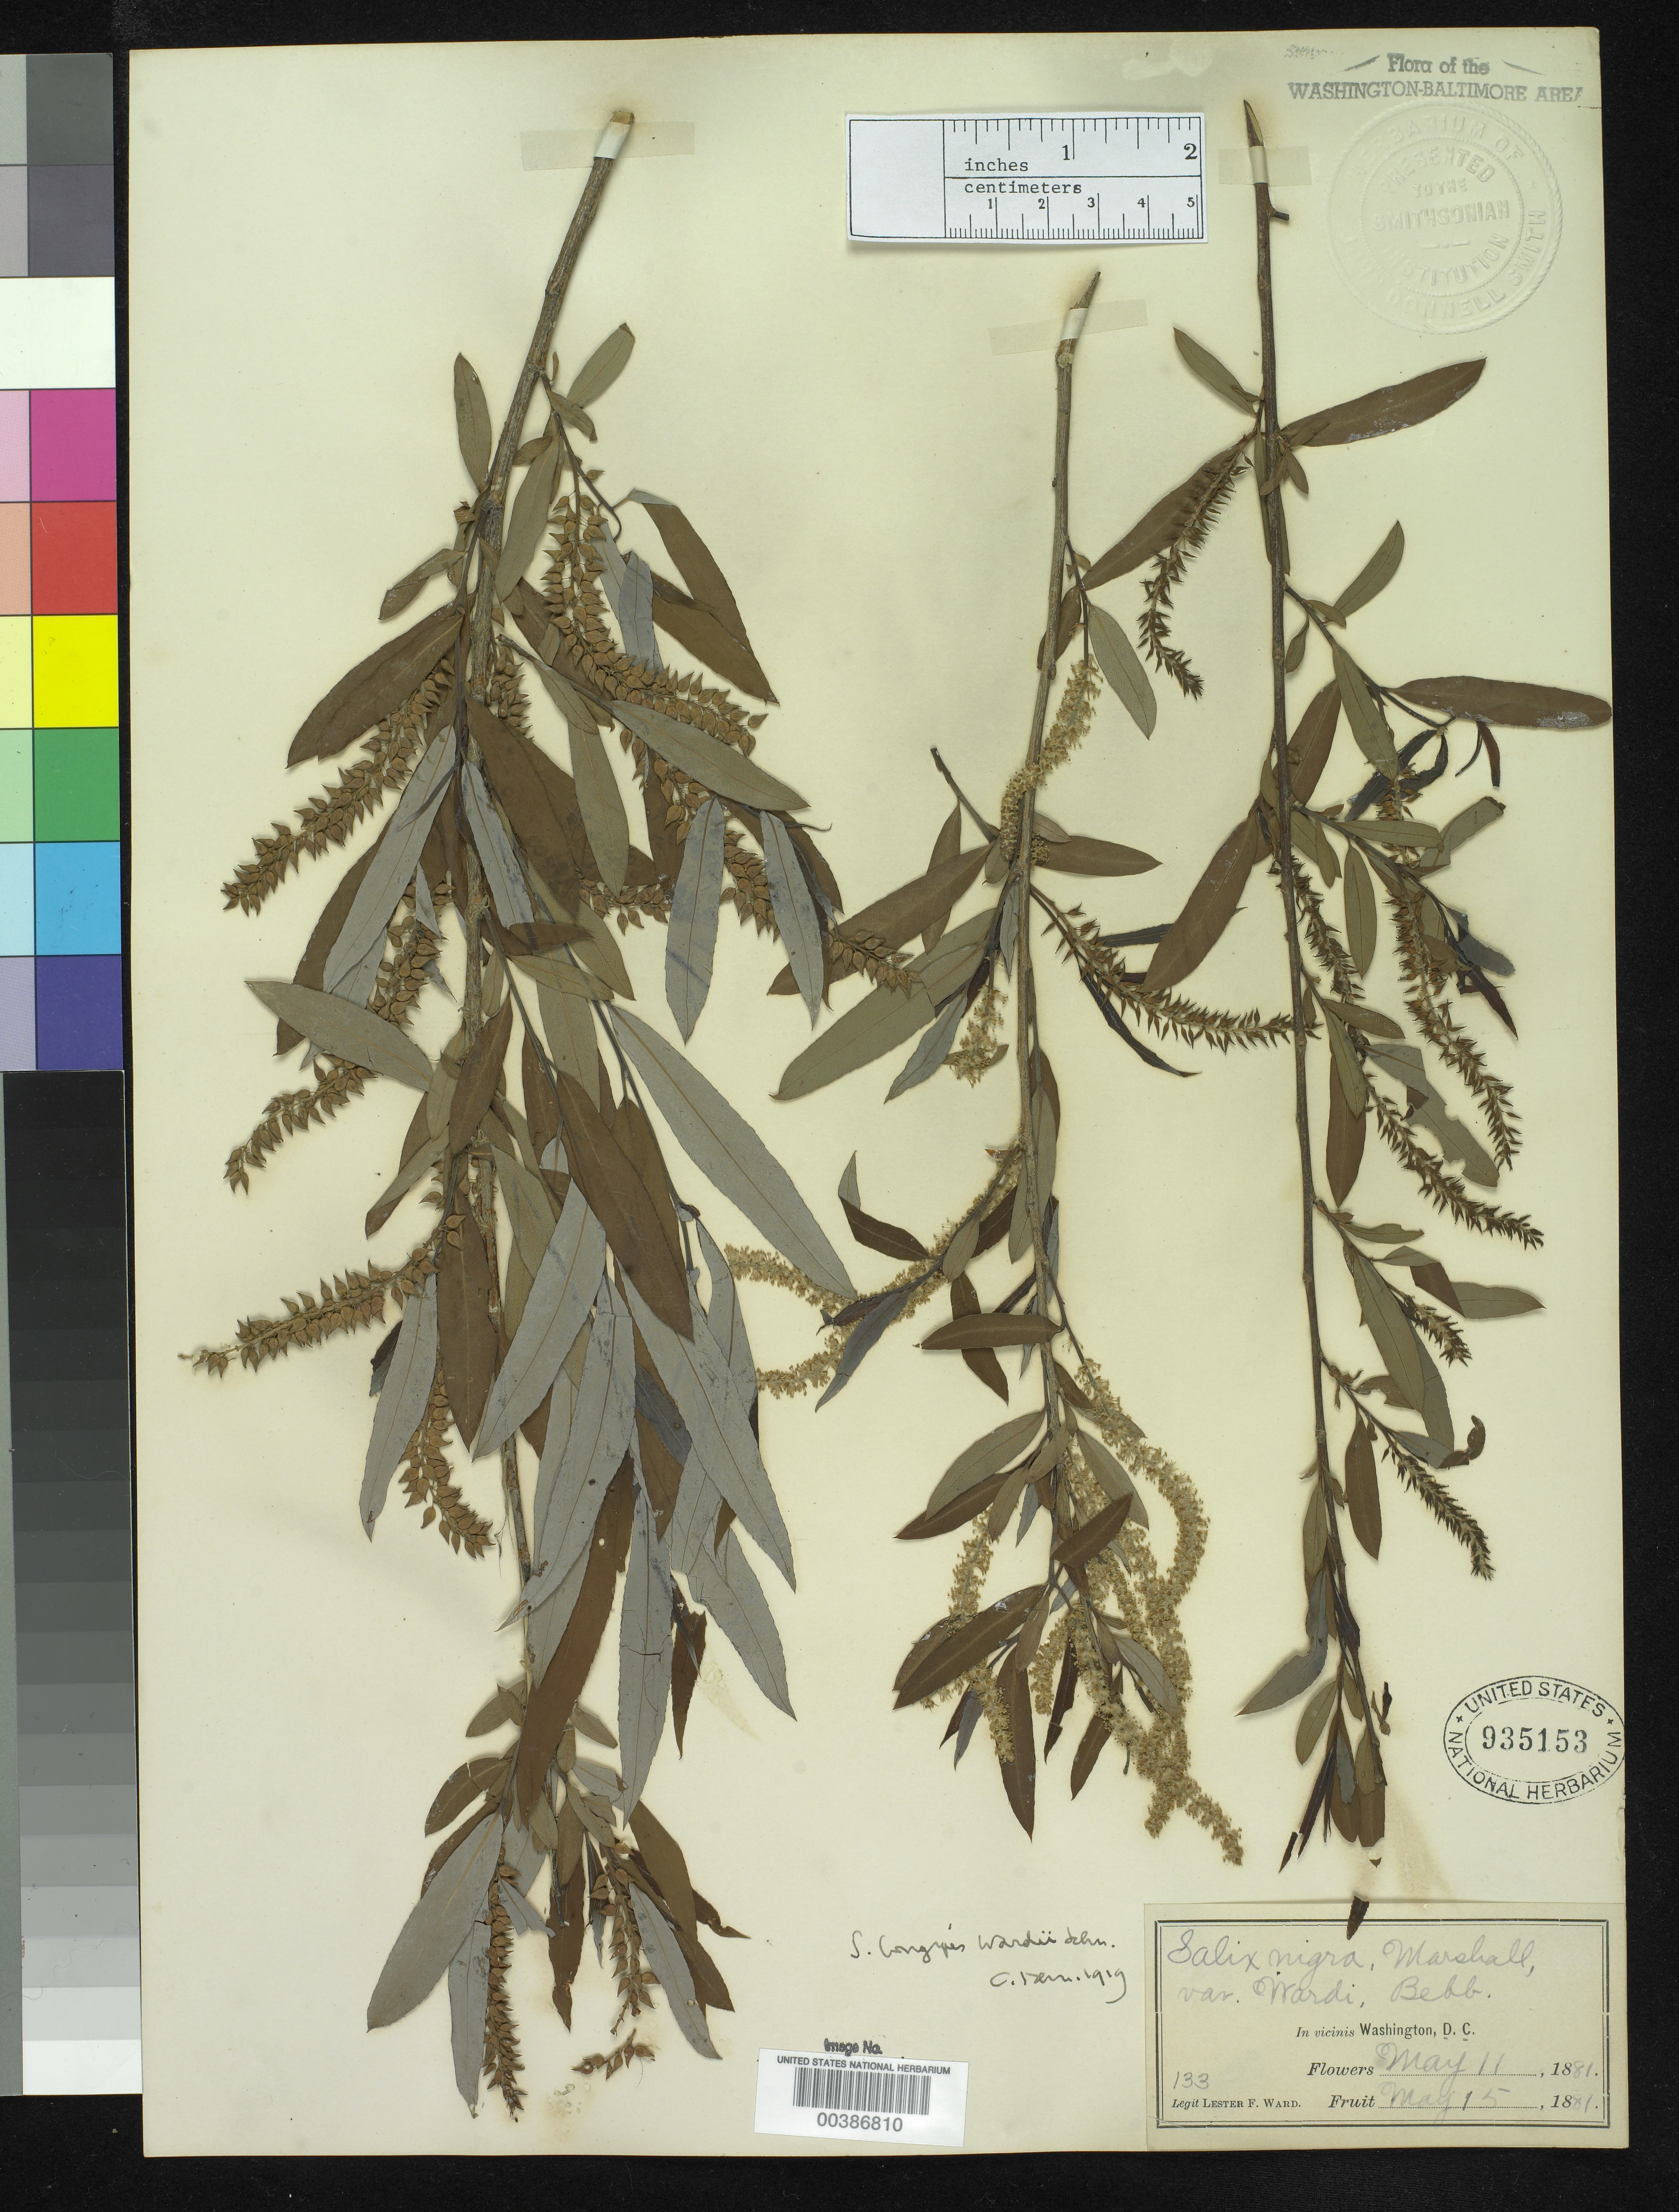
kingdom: Plantae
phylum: Tracheophyta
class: Magnoliopsida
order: Malpighiales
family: Salicaceae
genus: Salix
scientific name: Salix caroliniana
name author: Michx.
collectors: L. F. Ward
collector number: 133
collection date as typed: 11 May 1881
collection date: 1881-05-11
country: United States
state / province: District of Columbia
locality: Washington DC area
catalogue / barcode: US 935153